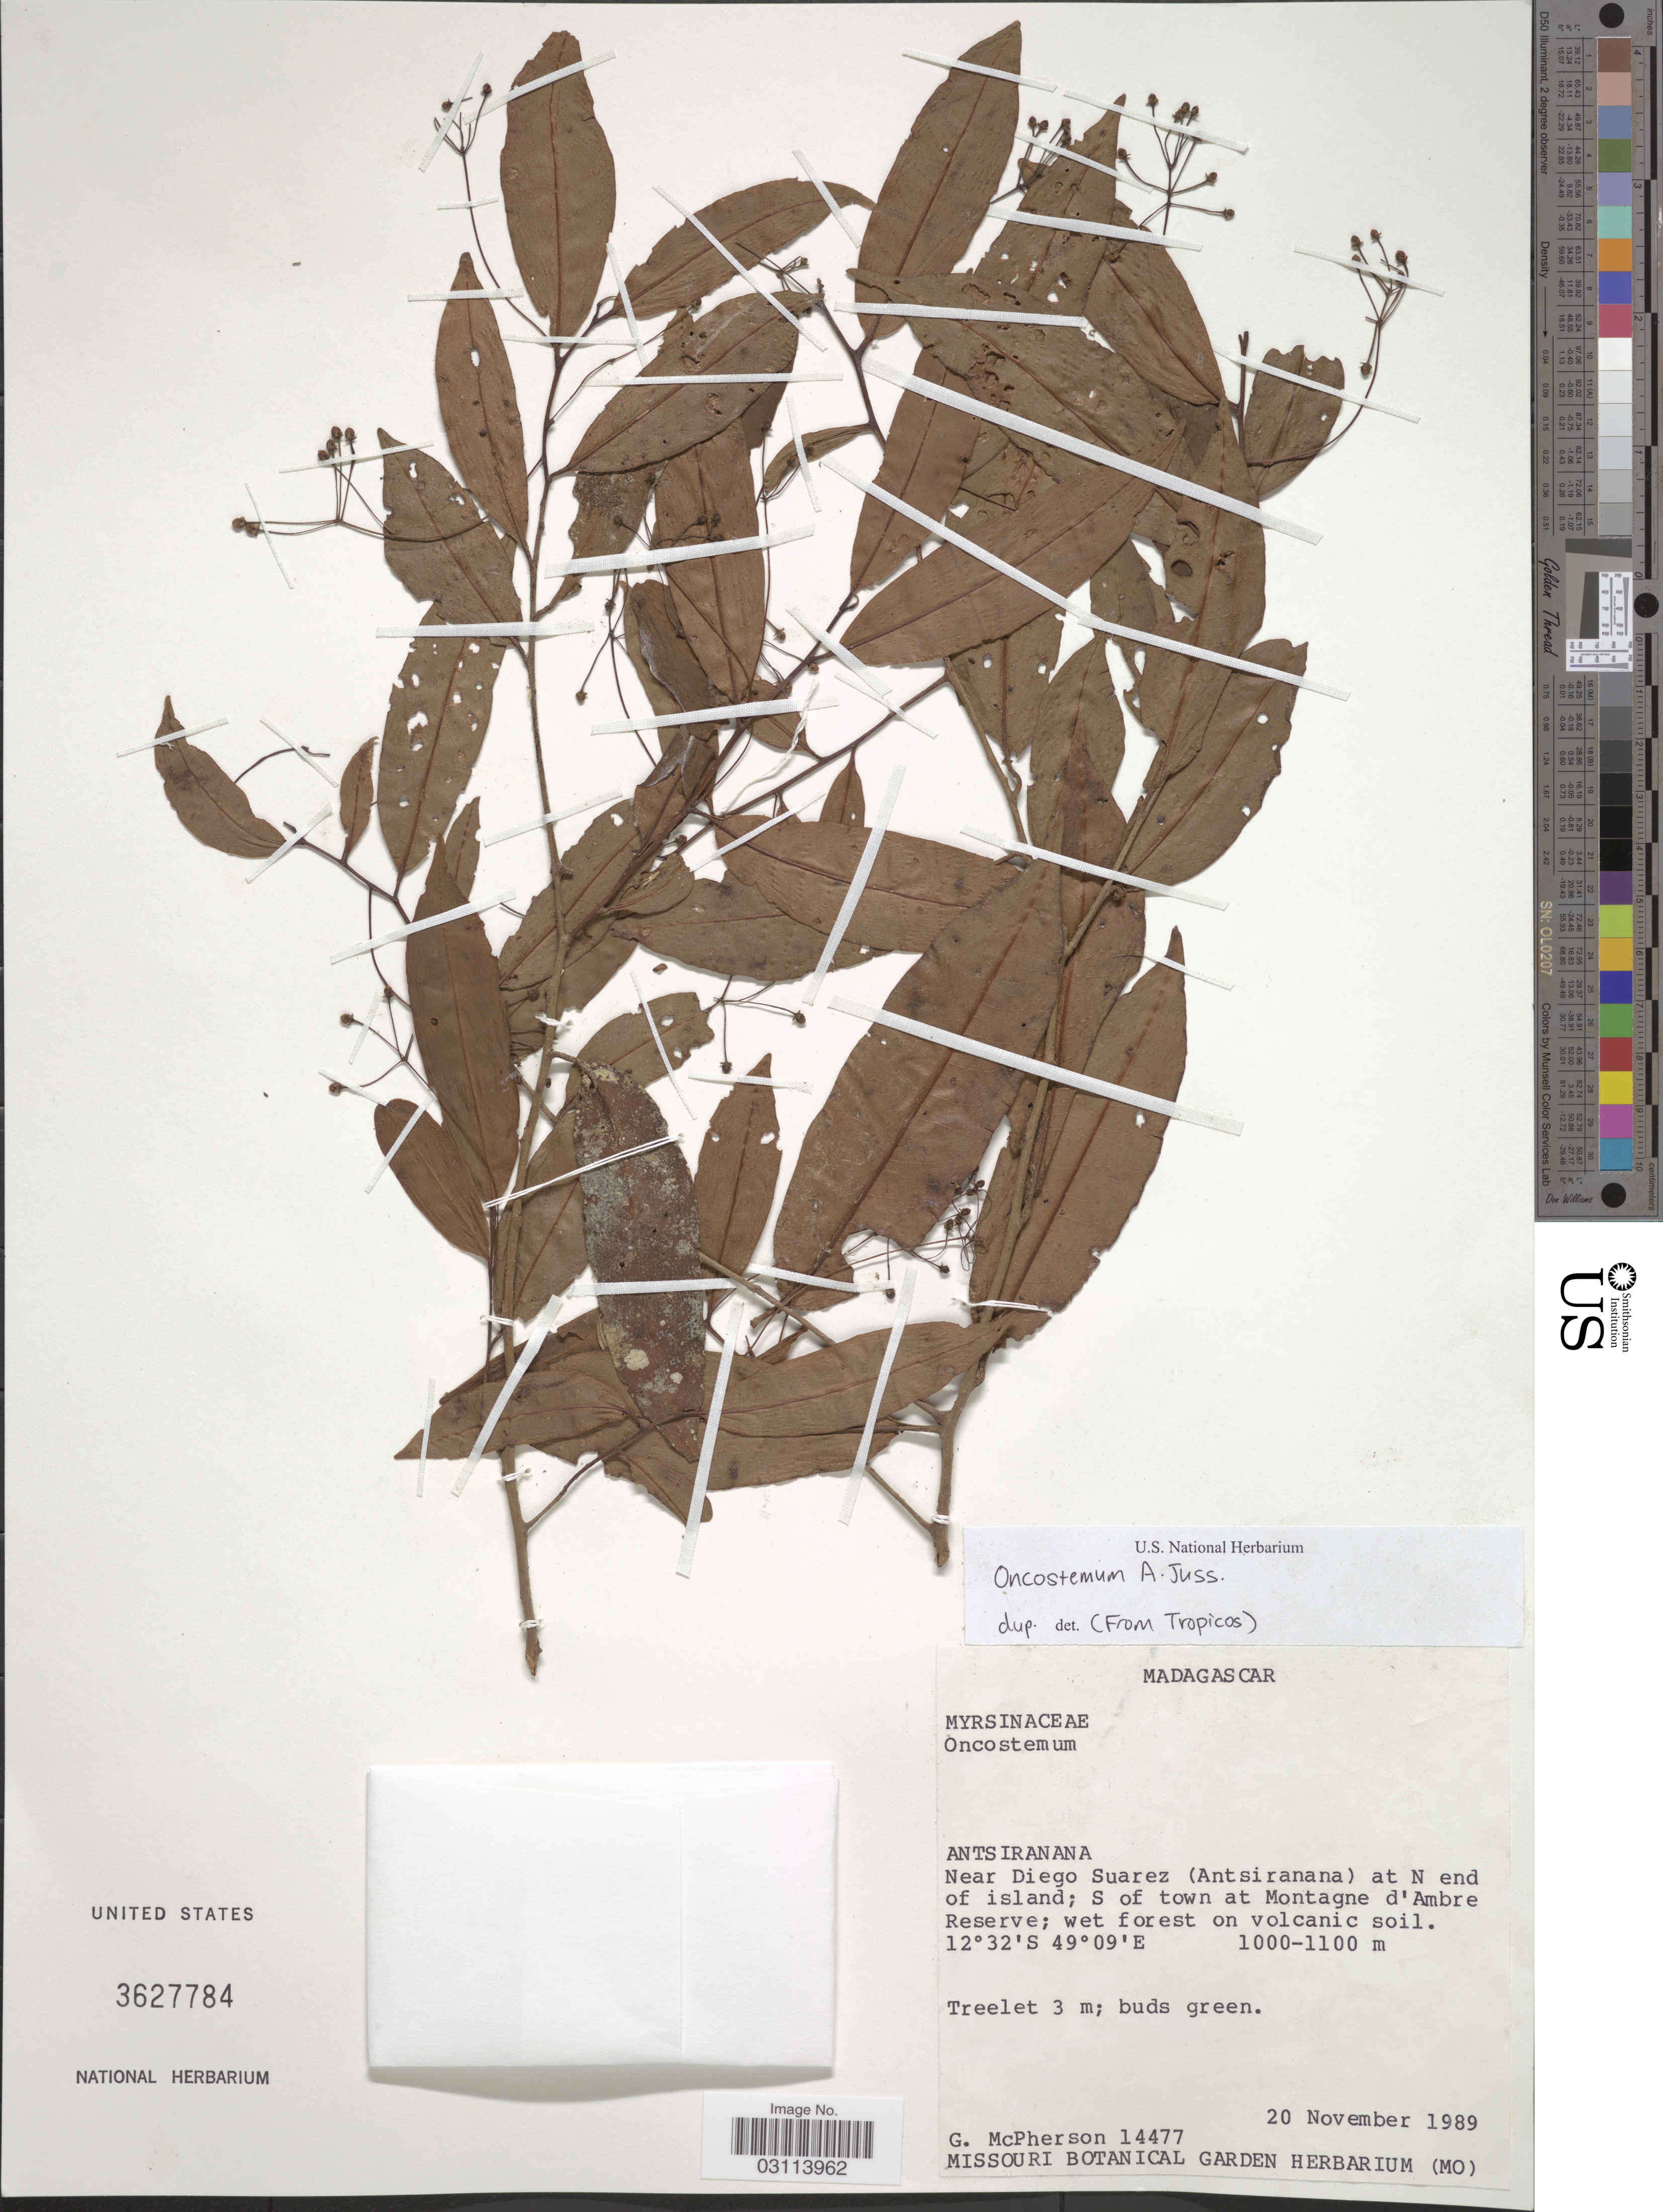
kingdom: Plantae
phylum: Tracheophyta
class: Magnoliopsida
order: Ericales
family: Primulaceae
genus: Oncostemon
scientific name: Oncostemon sp.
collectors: G. McPherson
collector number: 14477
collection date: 1989-11-20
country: Madagascar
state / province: Diana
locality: Near Diego Suarez (Antsiranana) at N end of island; S of town at Montagne d'Ambre Reserve.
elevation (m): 1000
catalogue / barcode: US 3627784